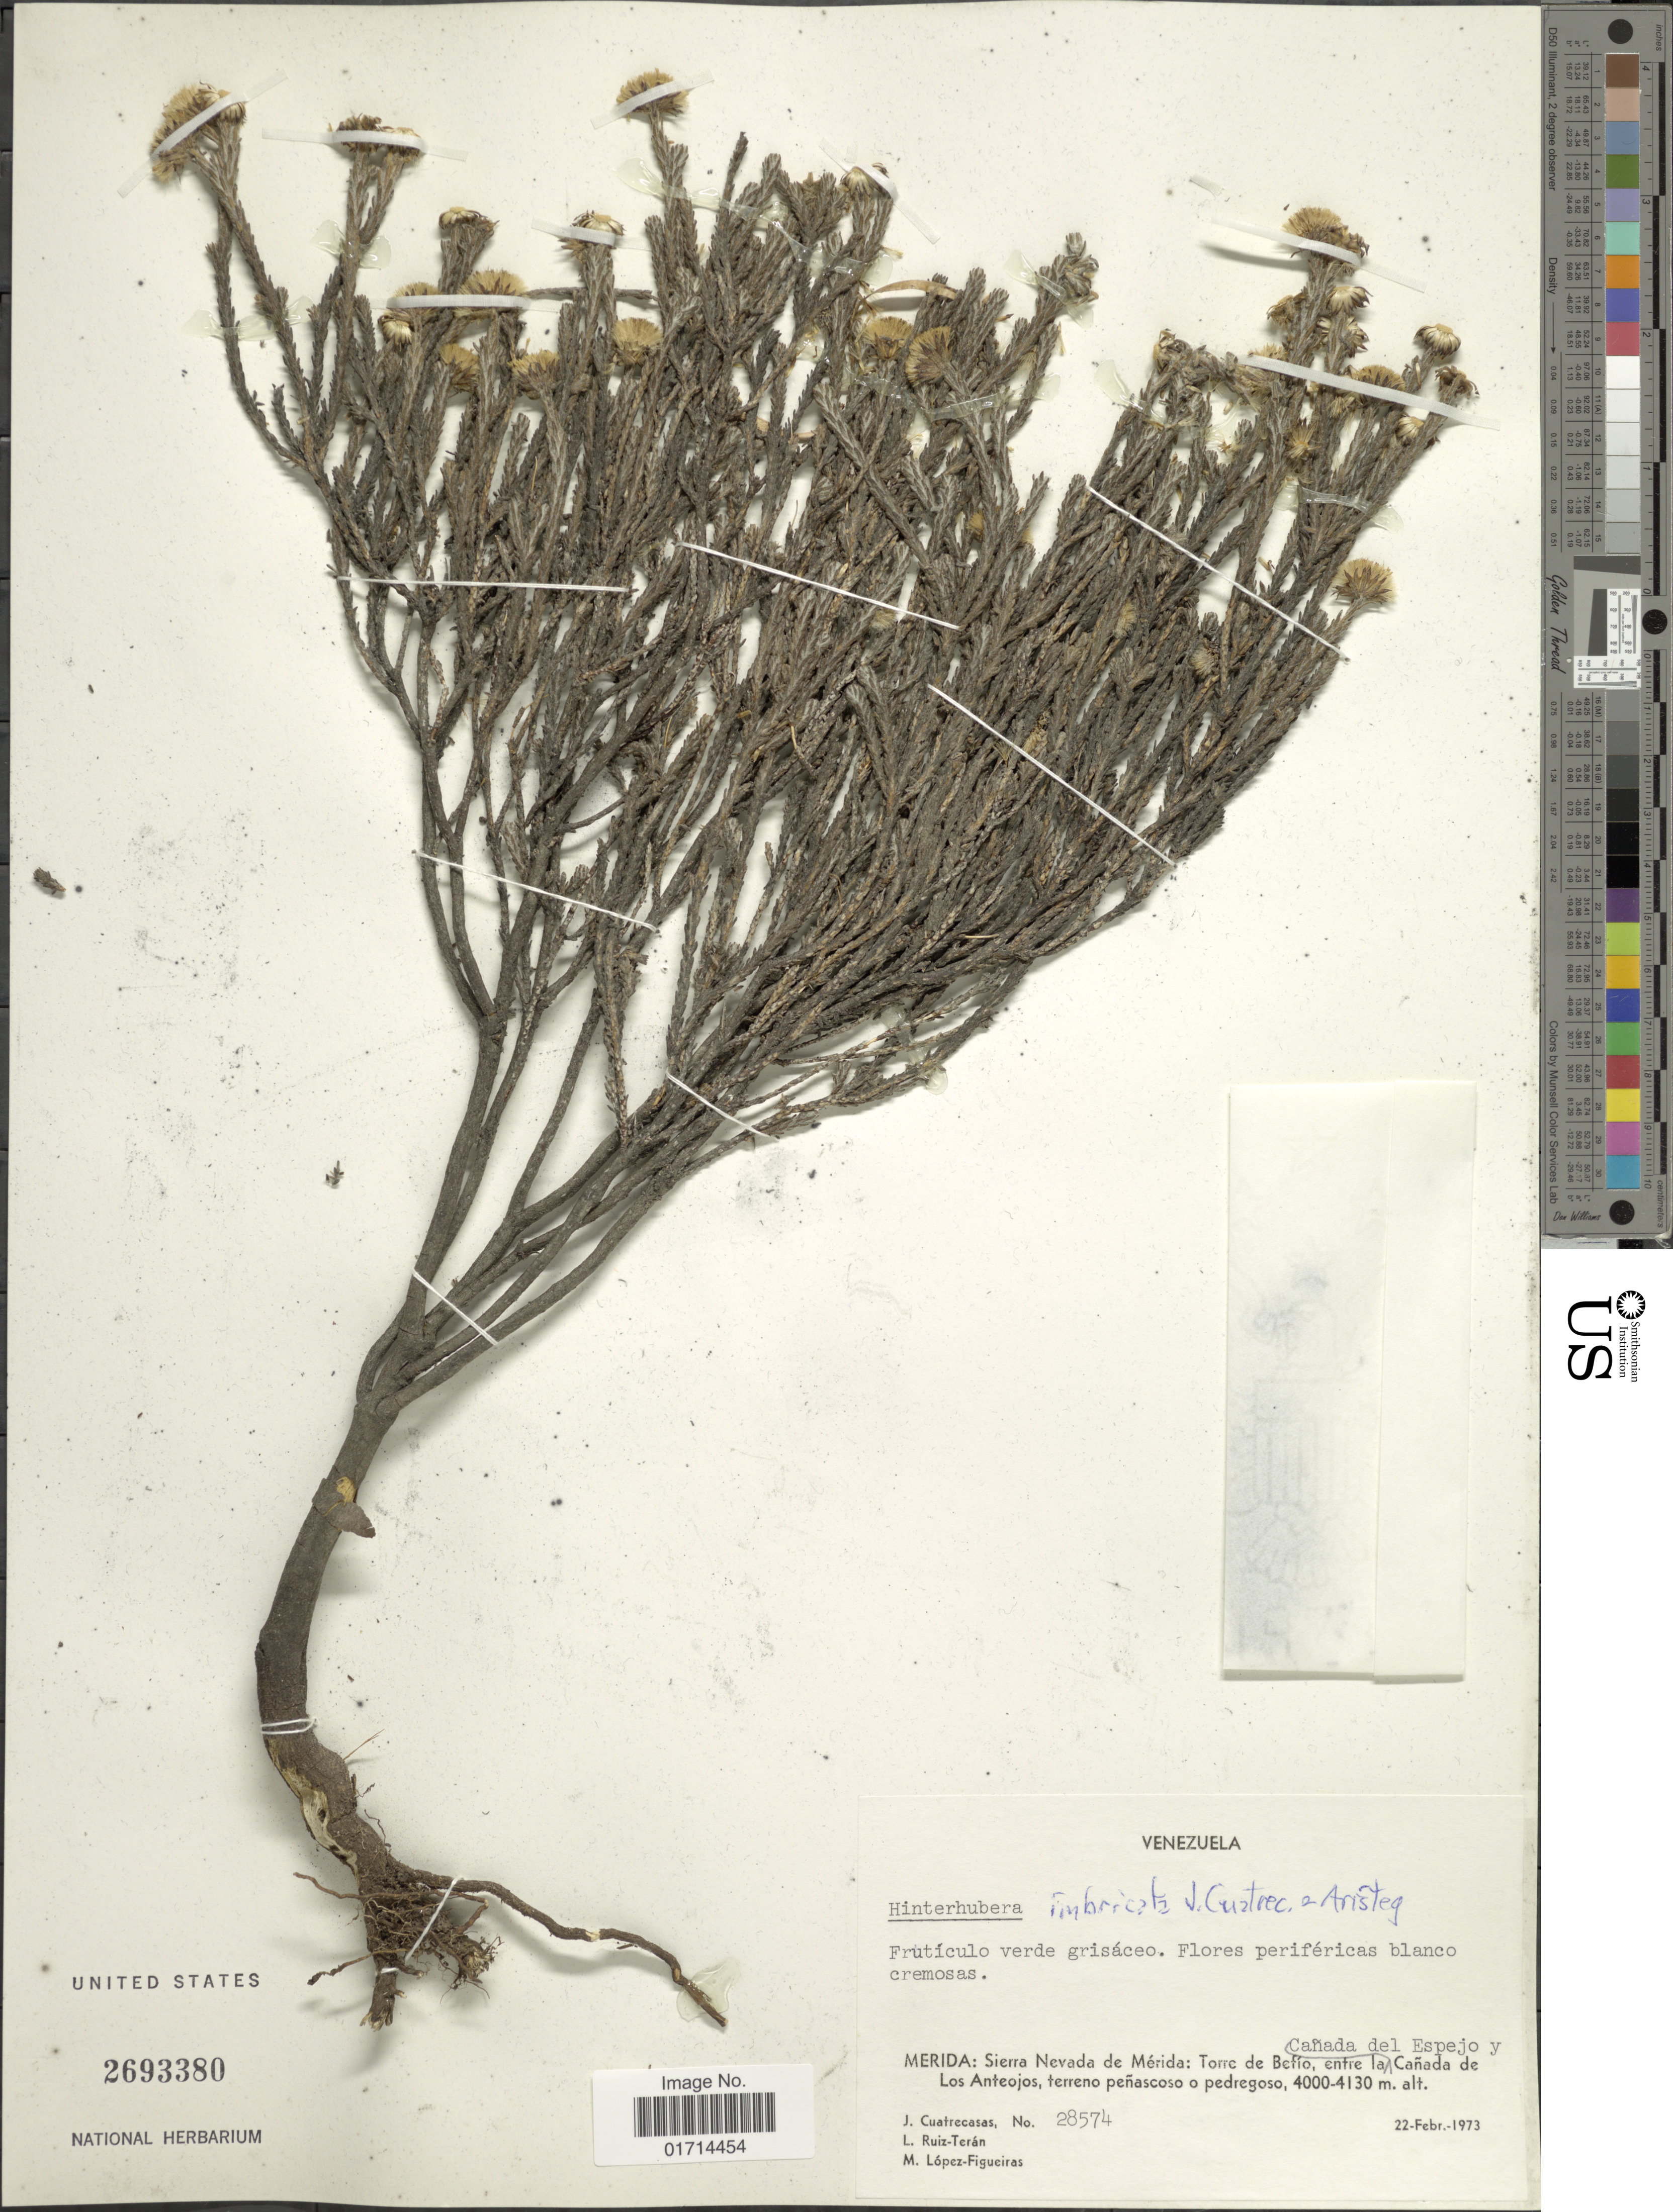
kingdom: Plantae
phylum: Tracheophyta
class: Magnoliopsida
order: Asterales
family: Asteraceae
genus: Hinterhubera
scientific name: Hinterhubera imbricata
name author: Cuatrec. & Aristeg.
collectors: J. Cuatrecasas, L. E. Ruíz-Terán & M. Lopéz-F.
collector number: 28574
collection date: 1973-02-22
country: Venezuela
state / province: Mérida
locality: Sierra Nevada de Merida, torre de Befio, entre la Canada del Espejo y Canada de Los Anteojos, terreno penascoso o pedregosos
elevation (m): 4000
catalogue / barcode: US 2693380